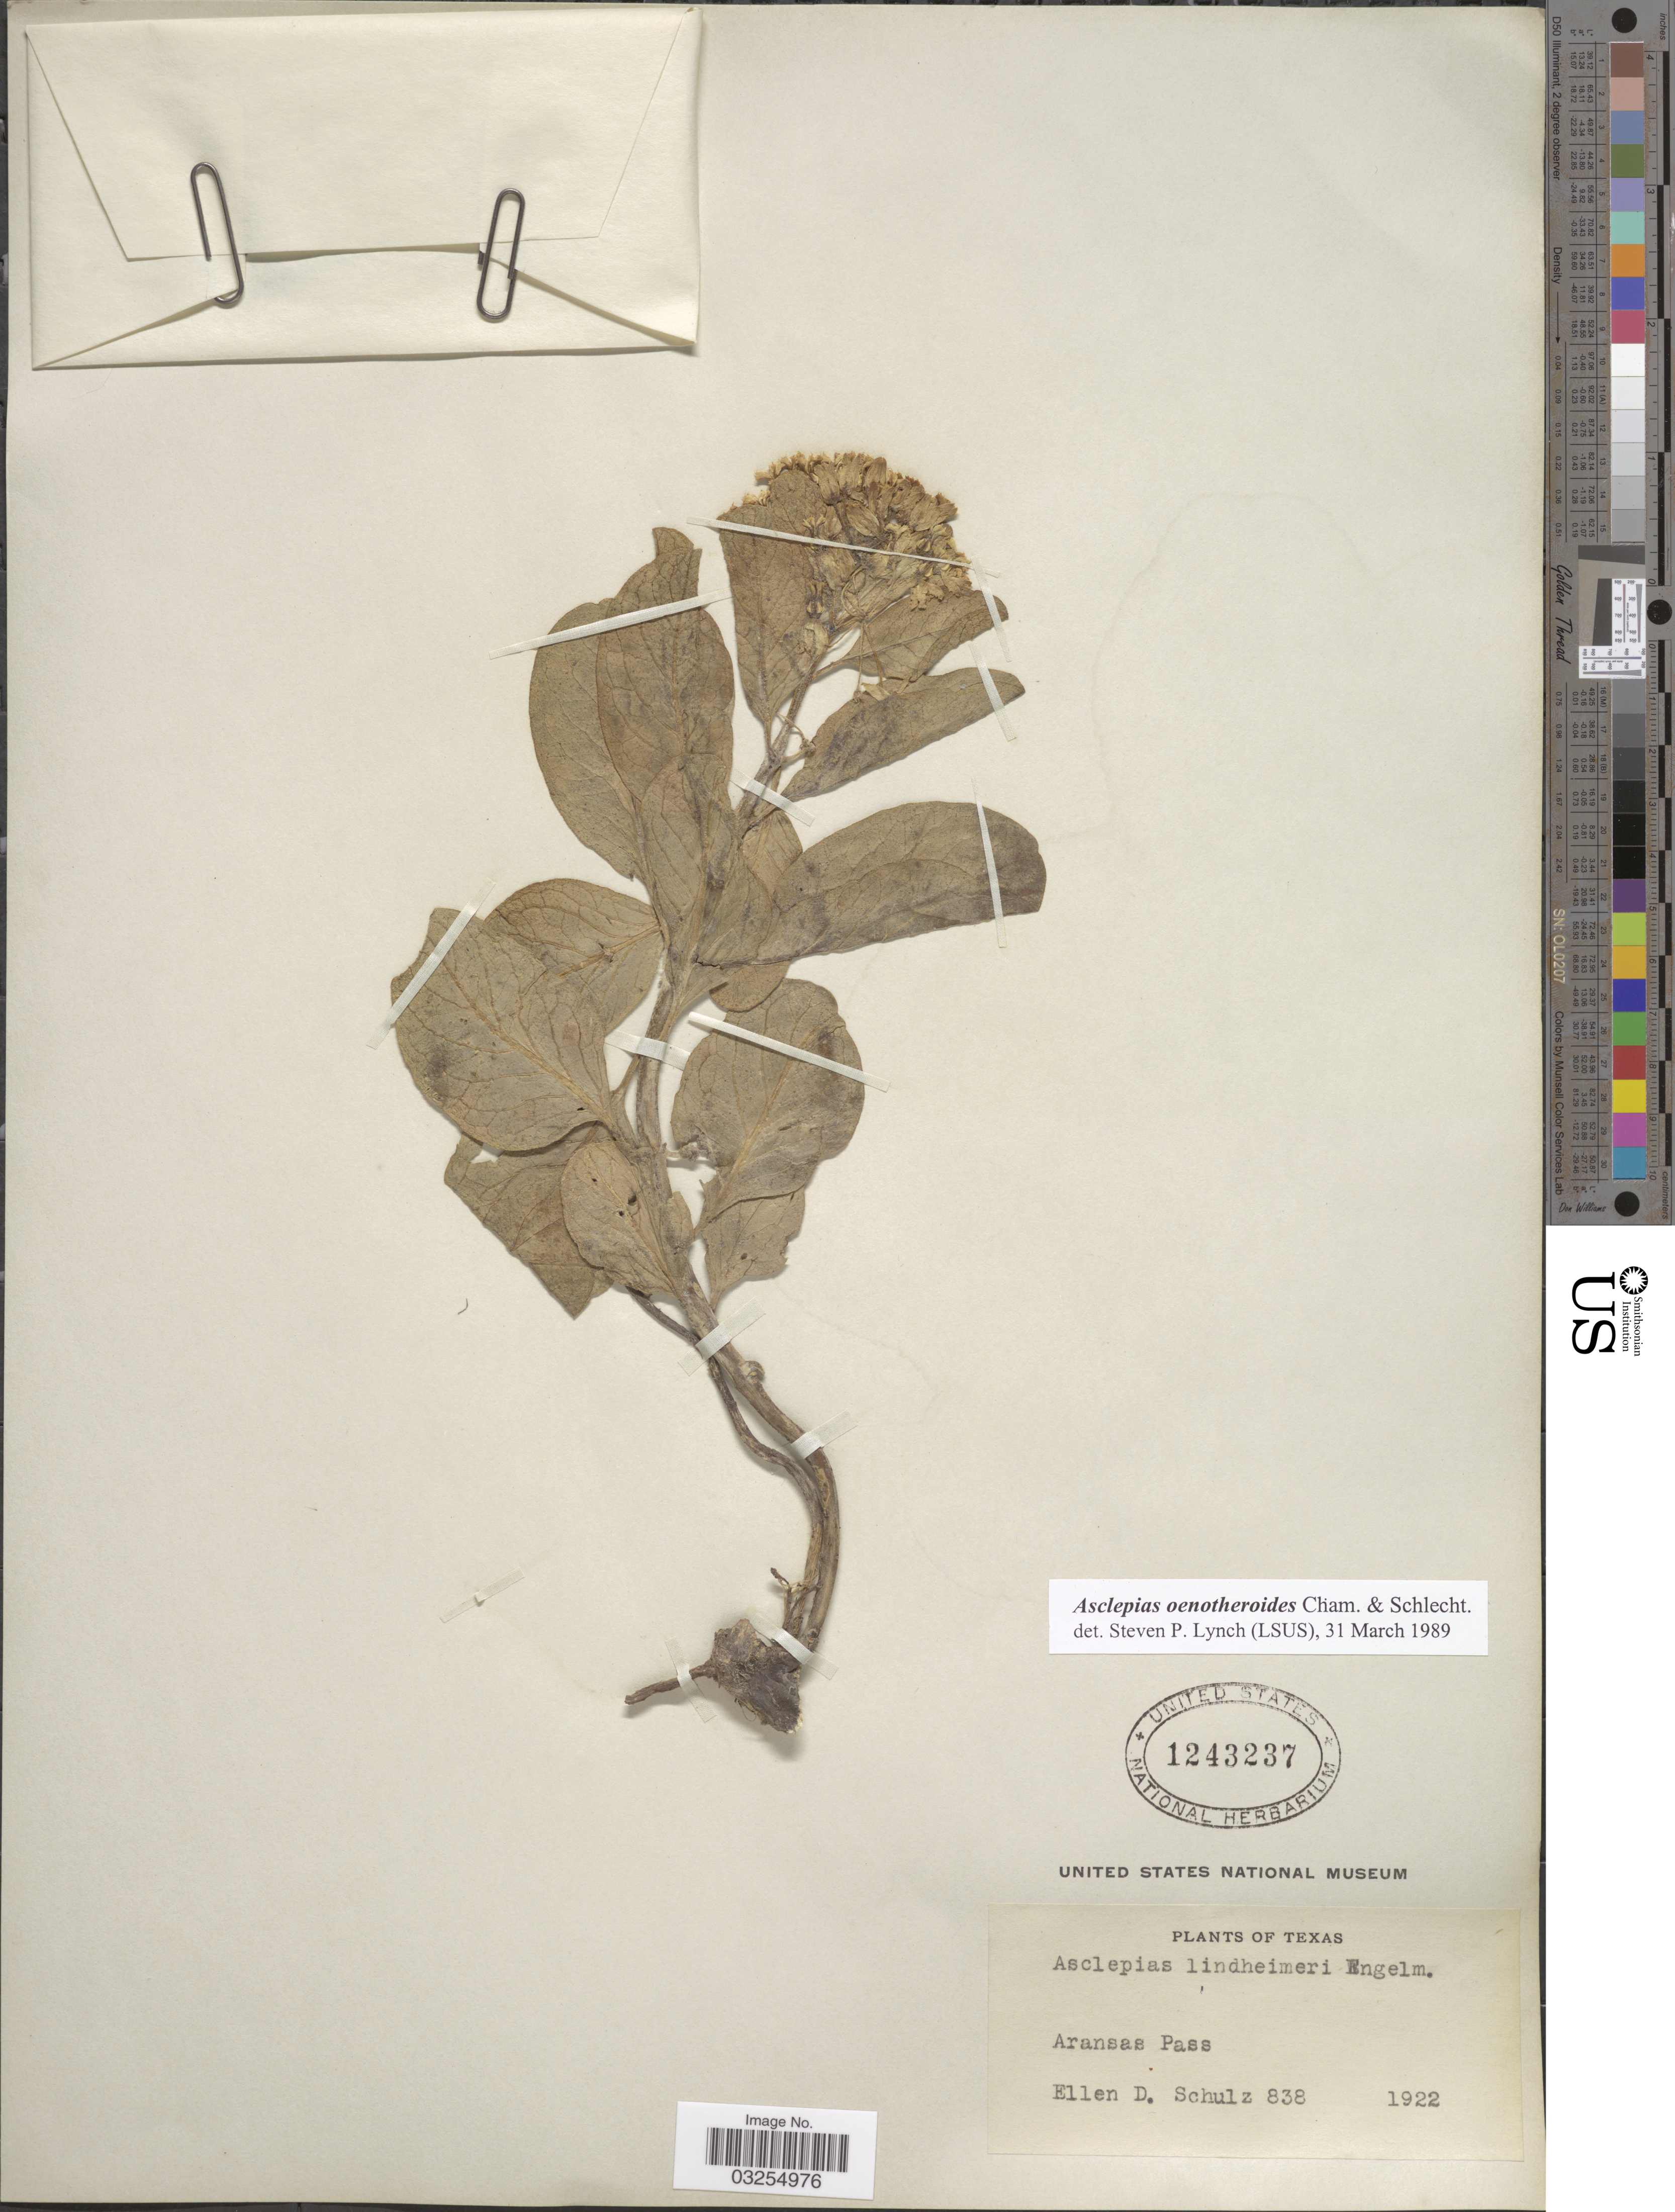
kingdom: Plantae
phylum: Tracheophyta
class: Magnoliopsida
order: Gentianales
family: Apocynaceae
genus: Asclepias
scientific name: Asclepias oenotheroides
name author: Schltdl. & Cham.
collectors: E. D. Schulz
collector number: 838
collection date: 1922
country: United States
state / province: Texas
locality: Aransas Pass.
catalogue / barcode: US 1243237